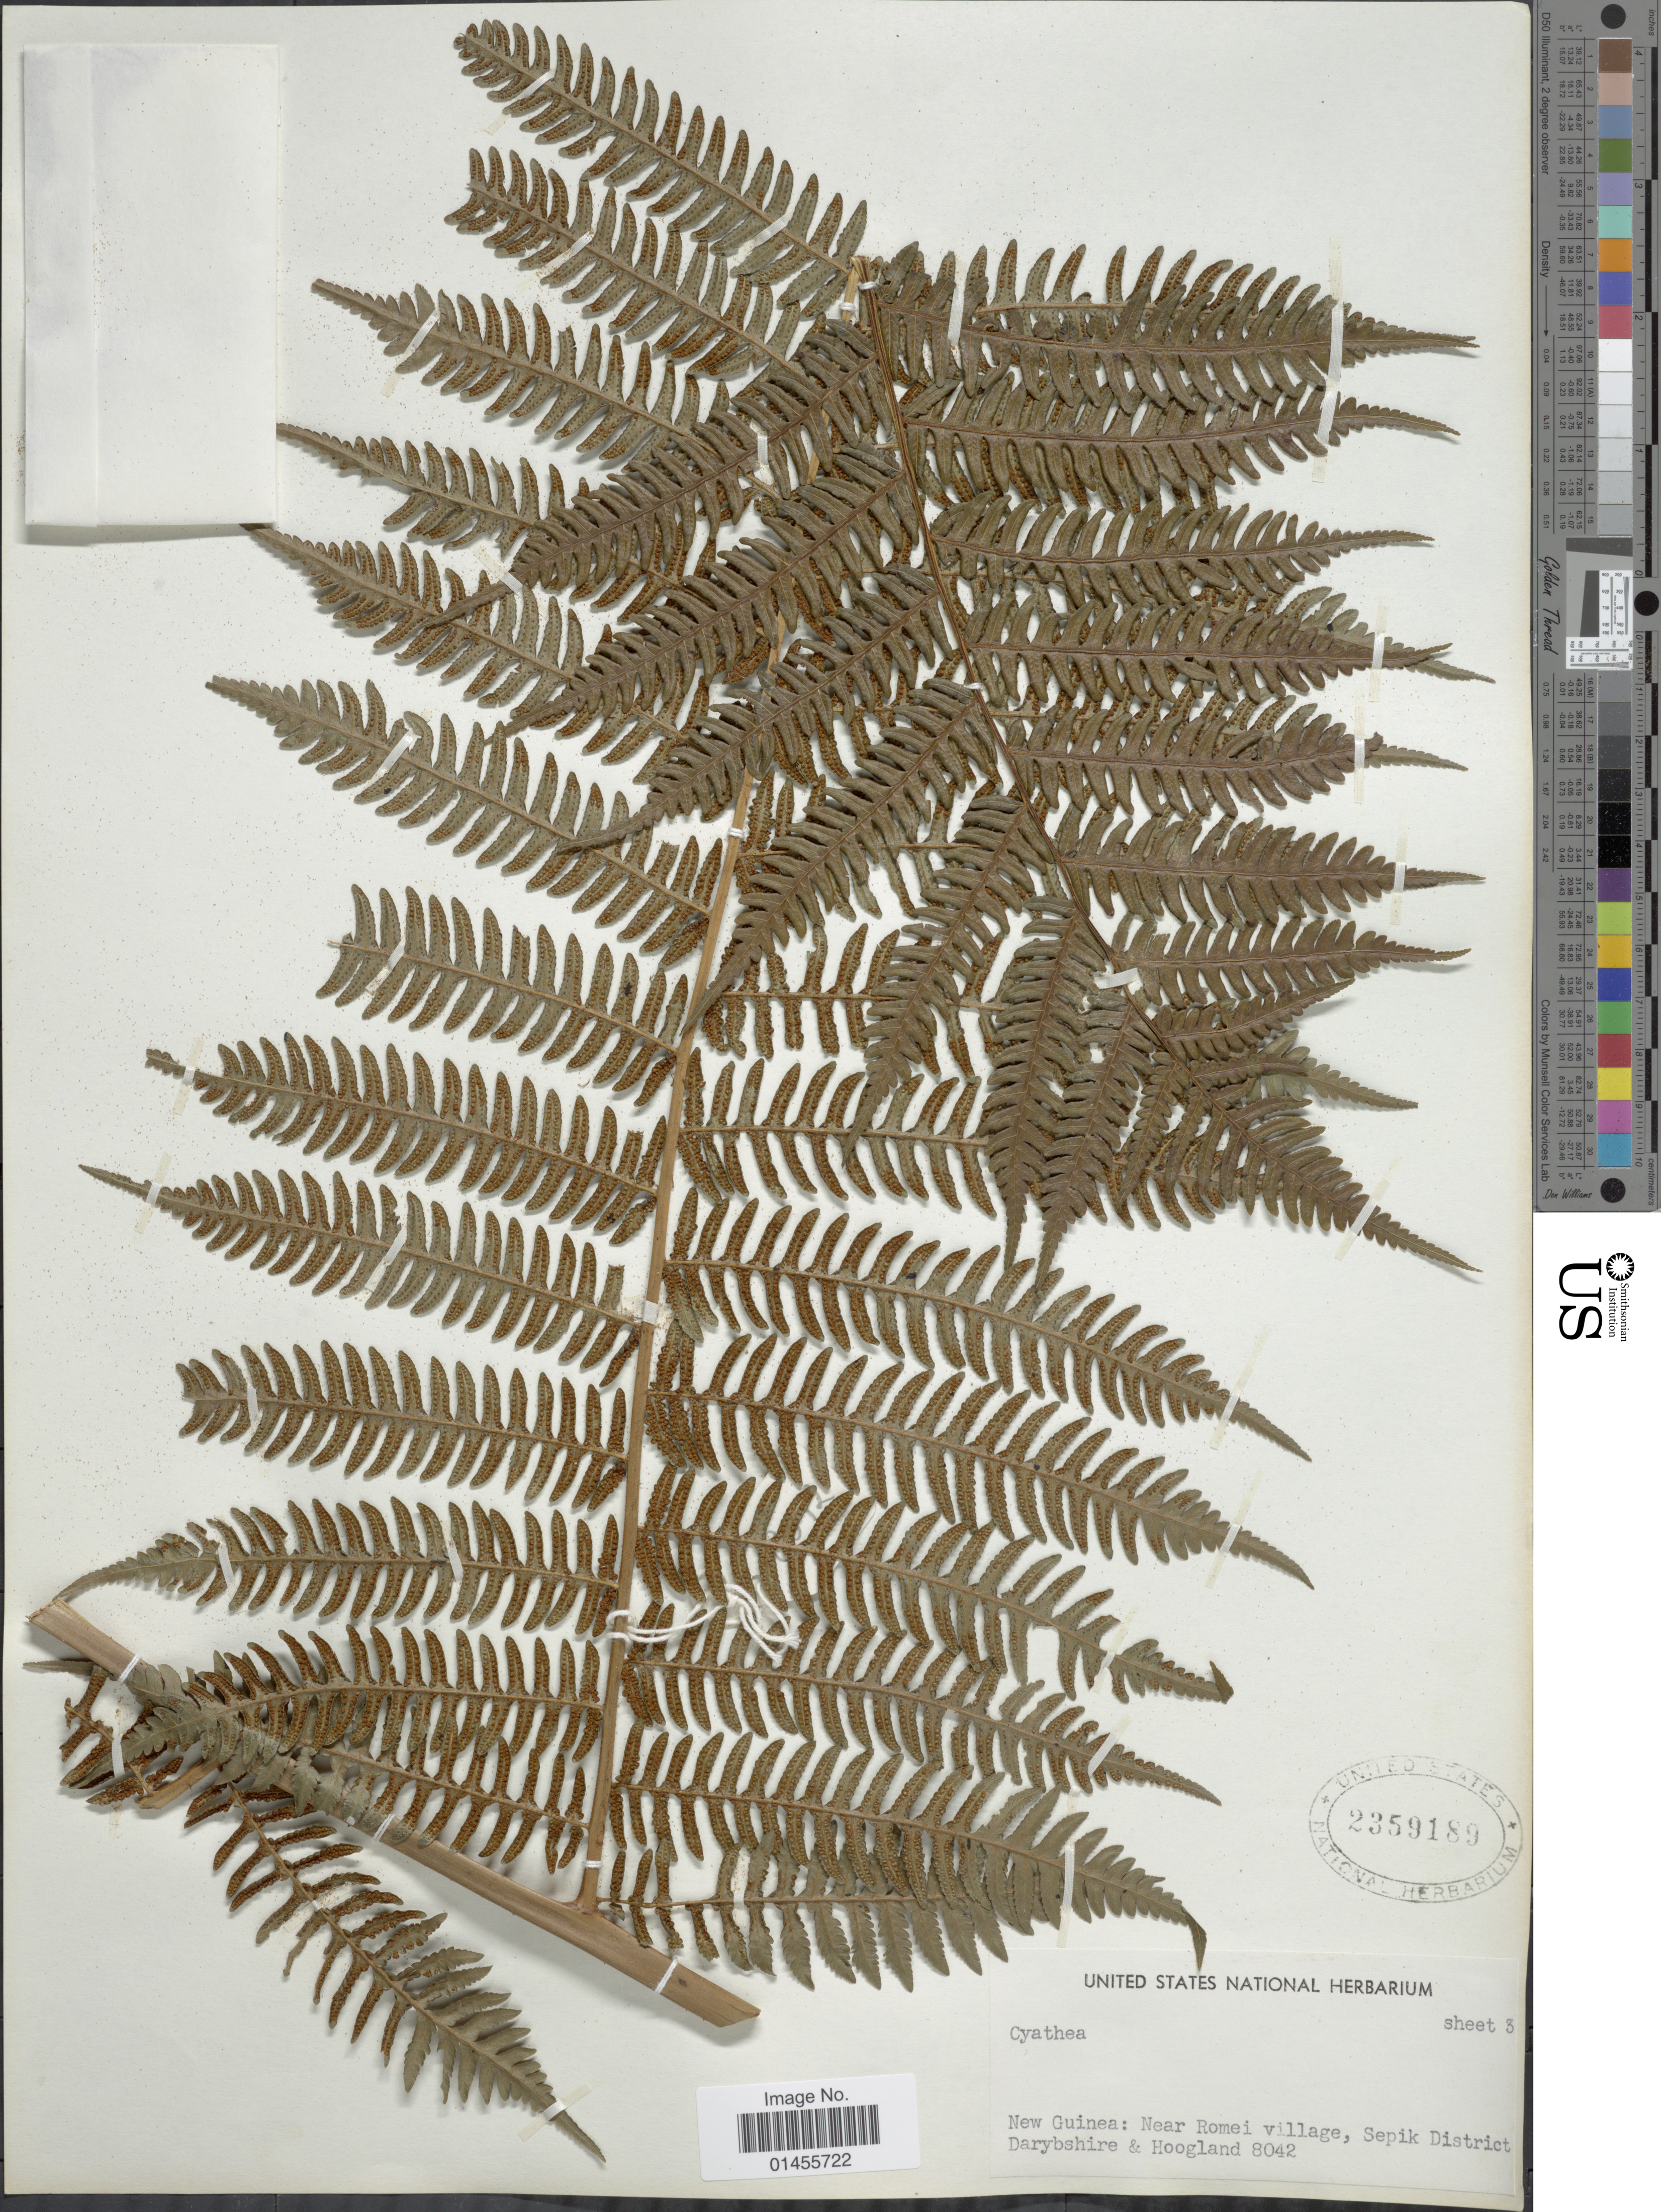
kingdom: Plantae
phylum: Tracheophyta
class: Polypodiopsida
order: Cyatheales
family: Cyatheaceae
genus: Alsophila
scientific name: Alsophila sp.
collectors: Darbyshire & Hoogland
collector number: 8042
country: Papua New Guinea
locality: New Guinea: Near Romei village, Sepik District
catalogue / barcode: US 2359189